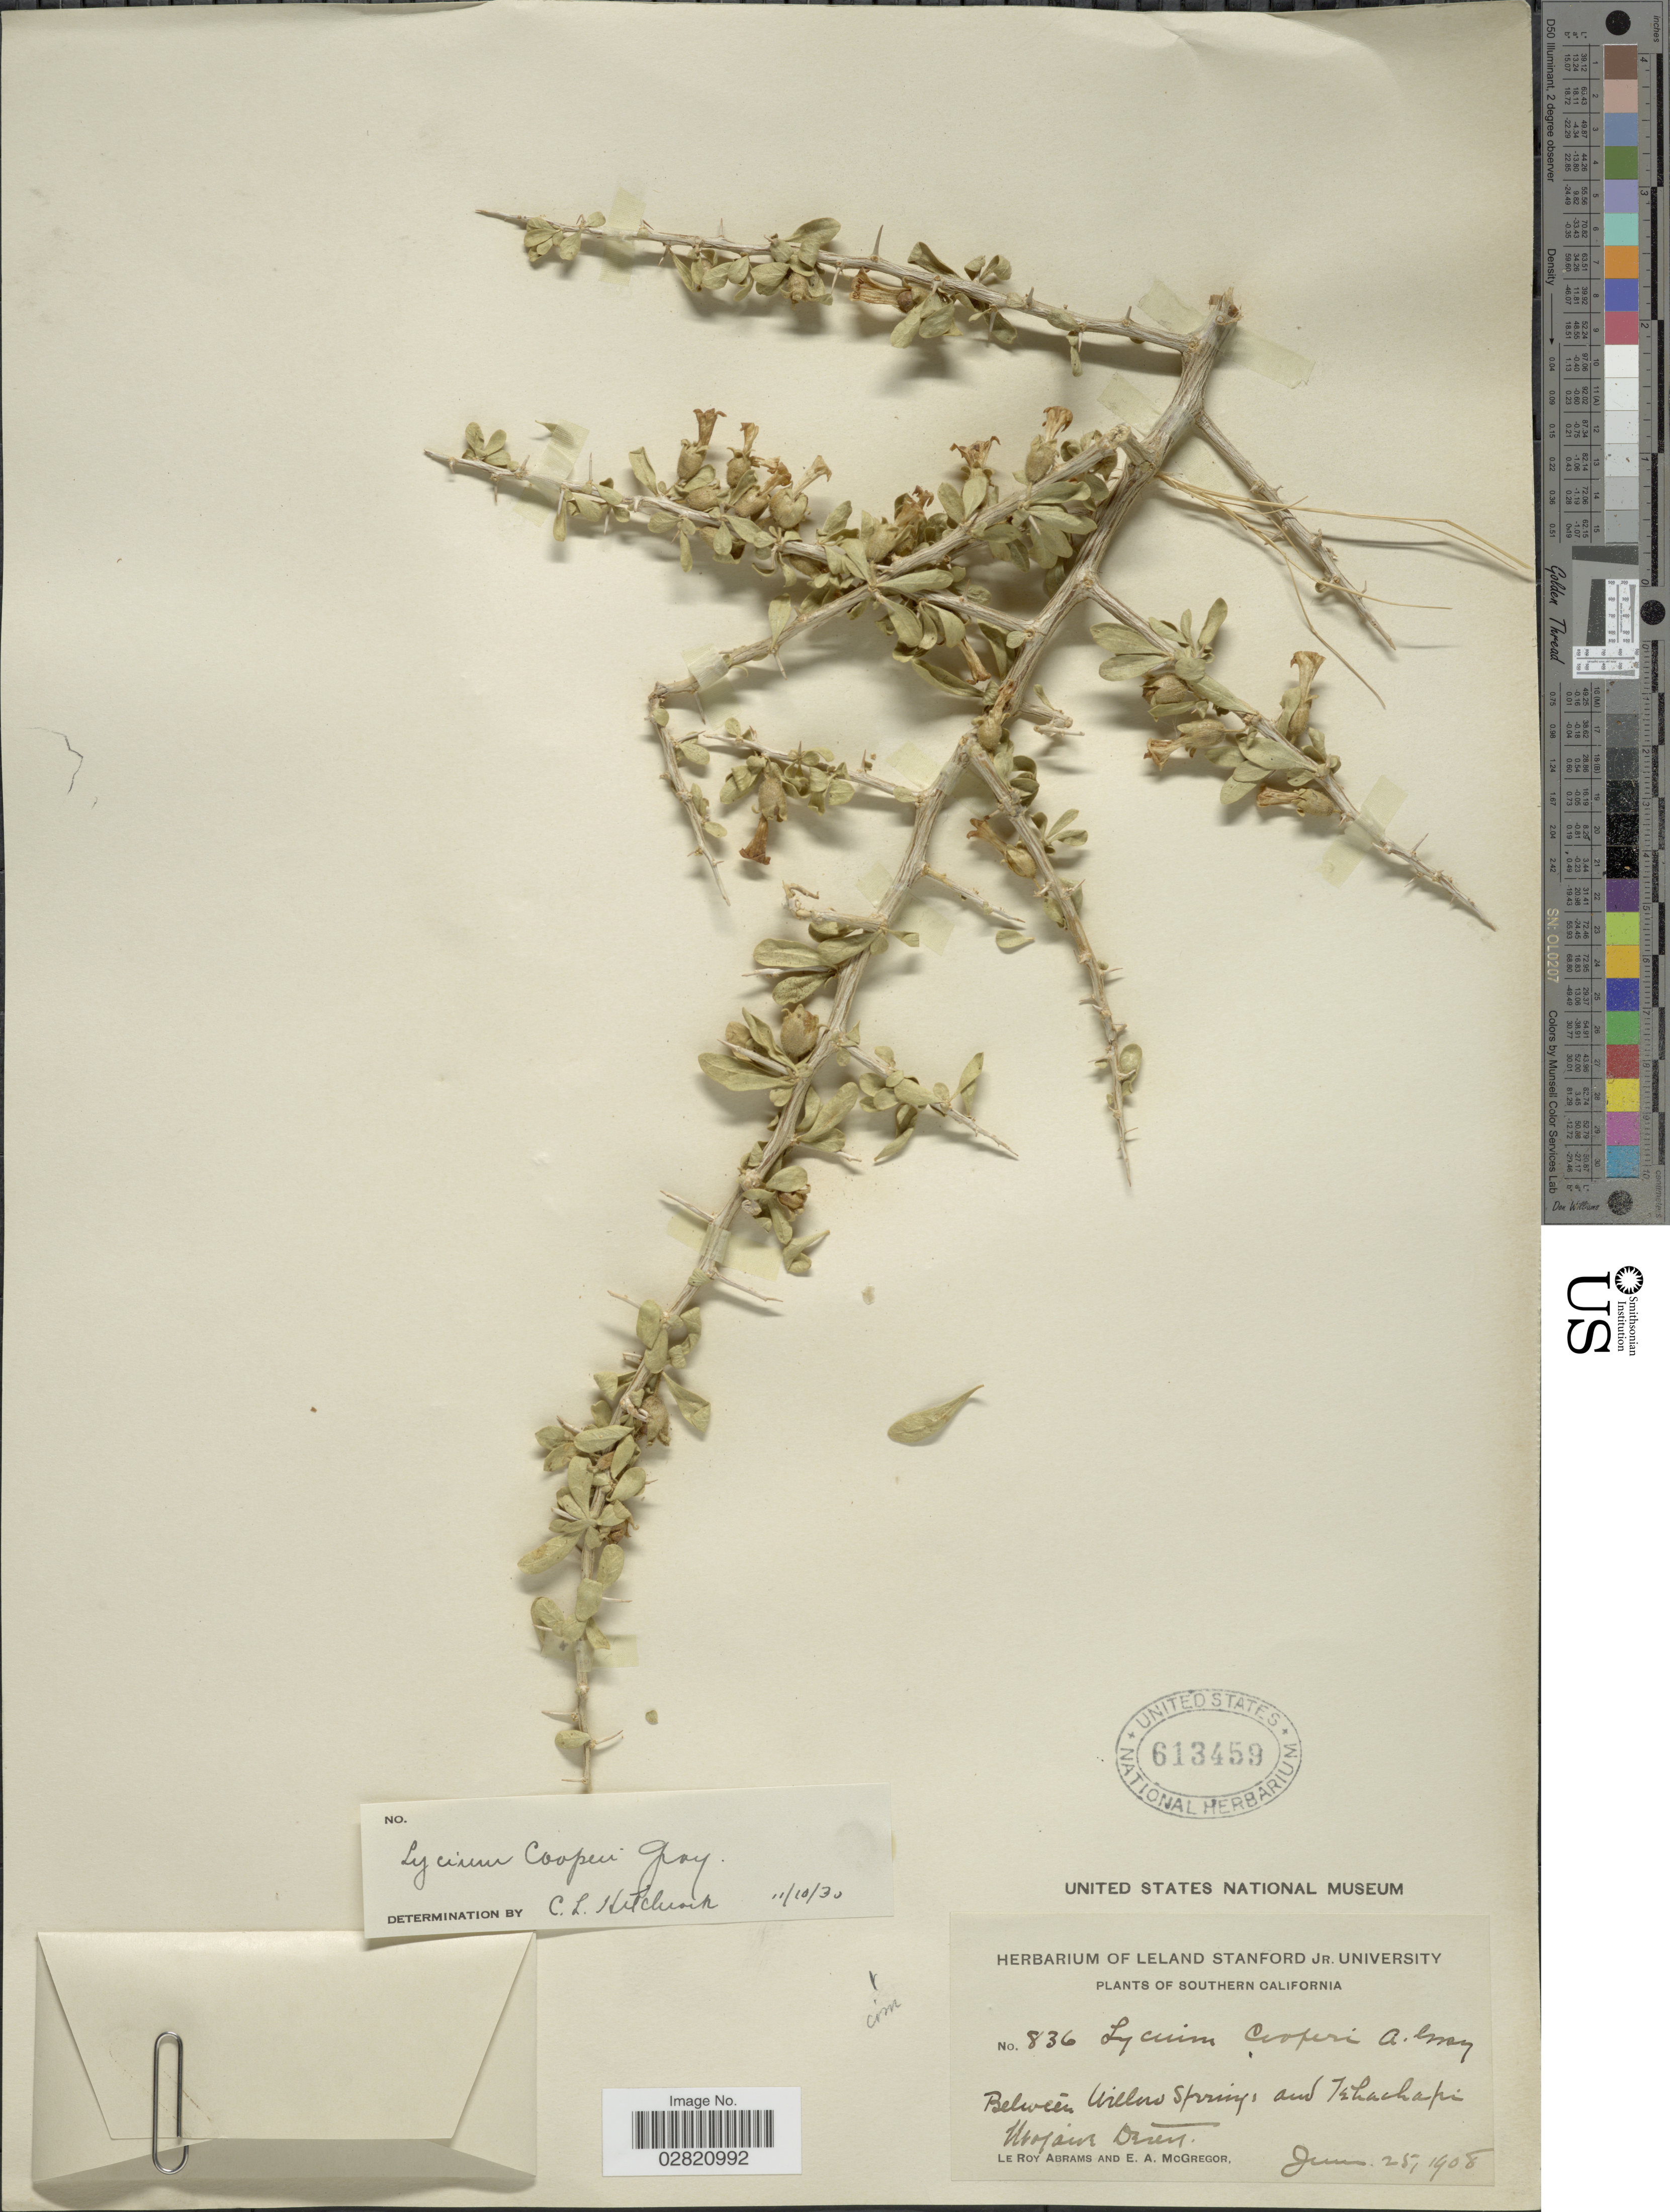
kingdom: Plantae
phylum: Tracheophyta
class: Magnoliopsida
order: Solanales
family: Solanaceae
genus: Lycium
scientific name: Lycium cooperi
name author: A. Gray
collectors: L. Abrams & E. A. McGregor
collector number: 836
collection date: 1908-06-25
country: United States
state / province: California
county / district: San Bernardino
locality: Southern California, between Willow Springs and Tehachapi, Mojave Desert.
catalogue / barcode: US 613459